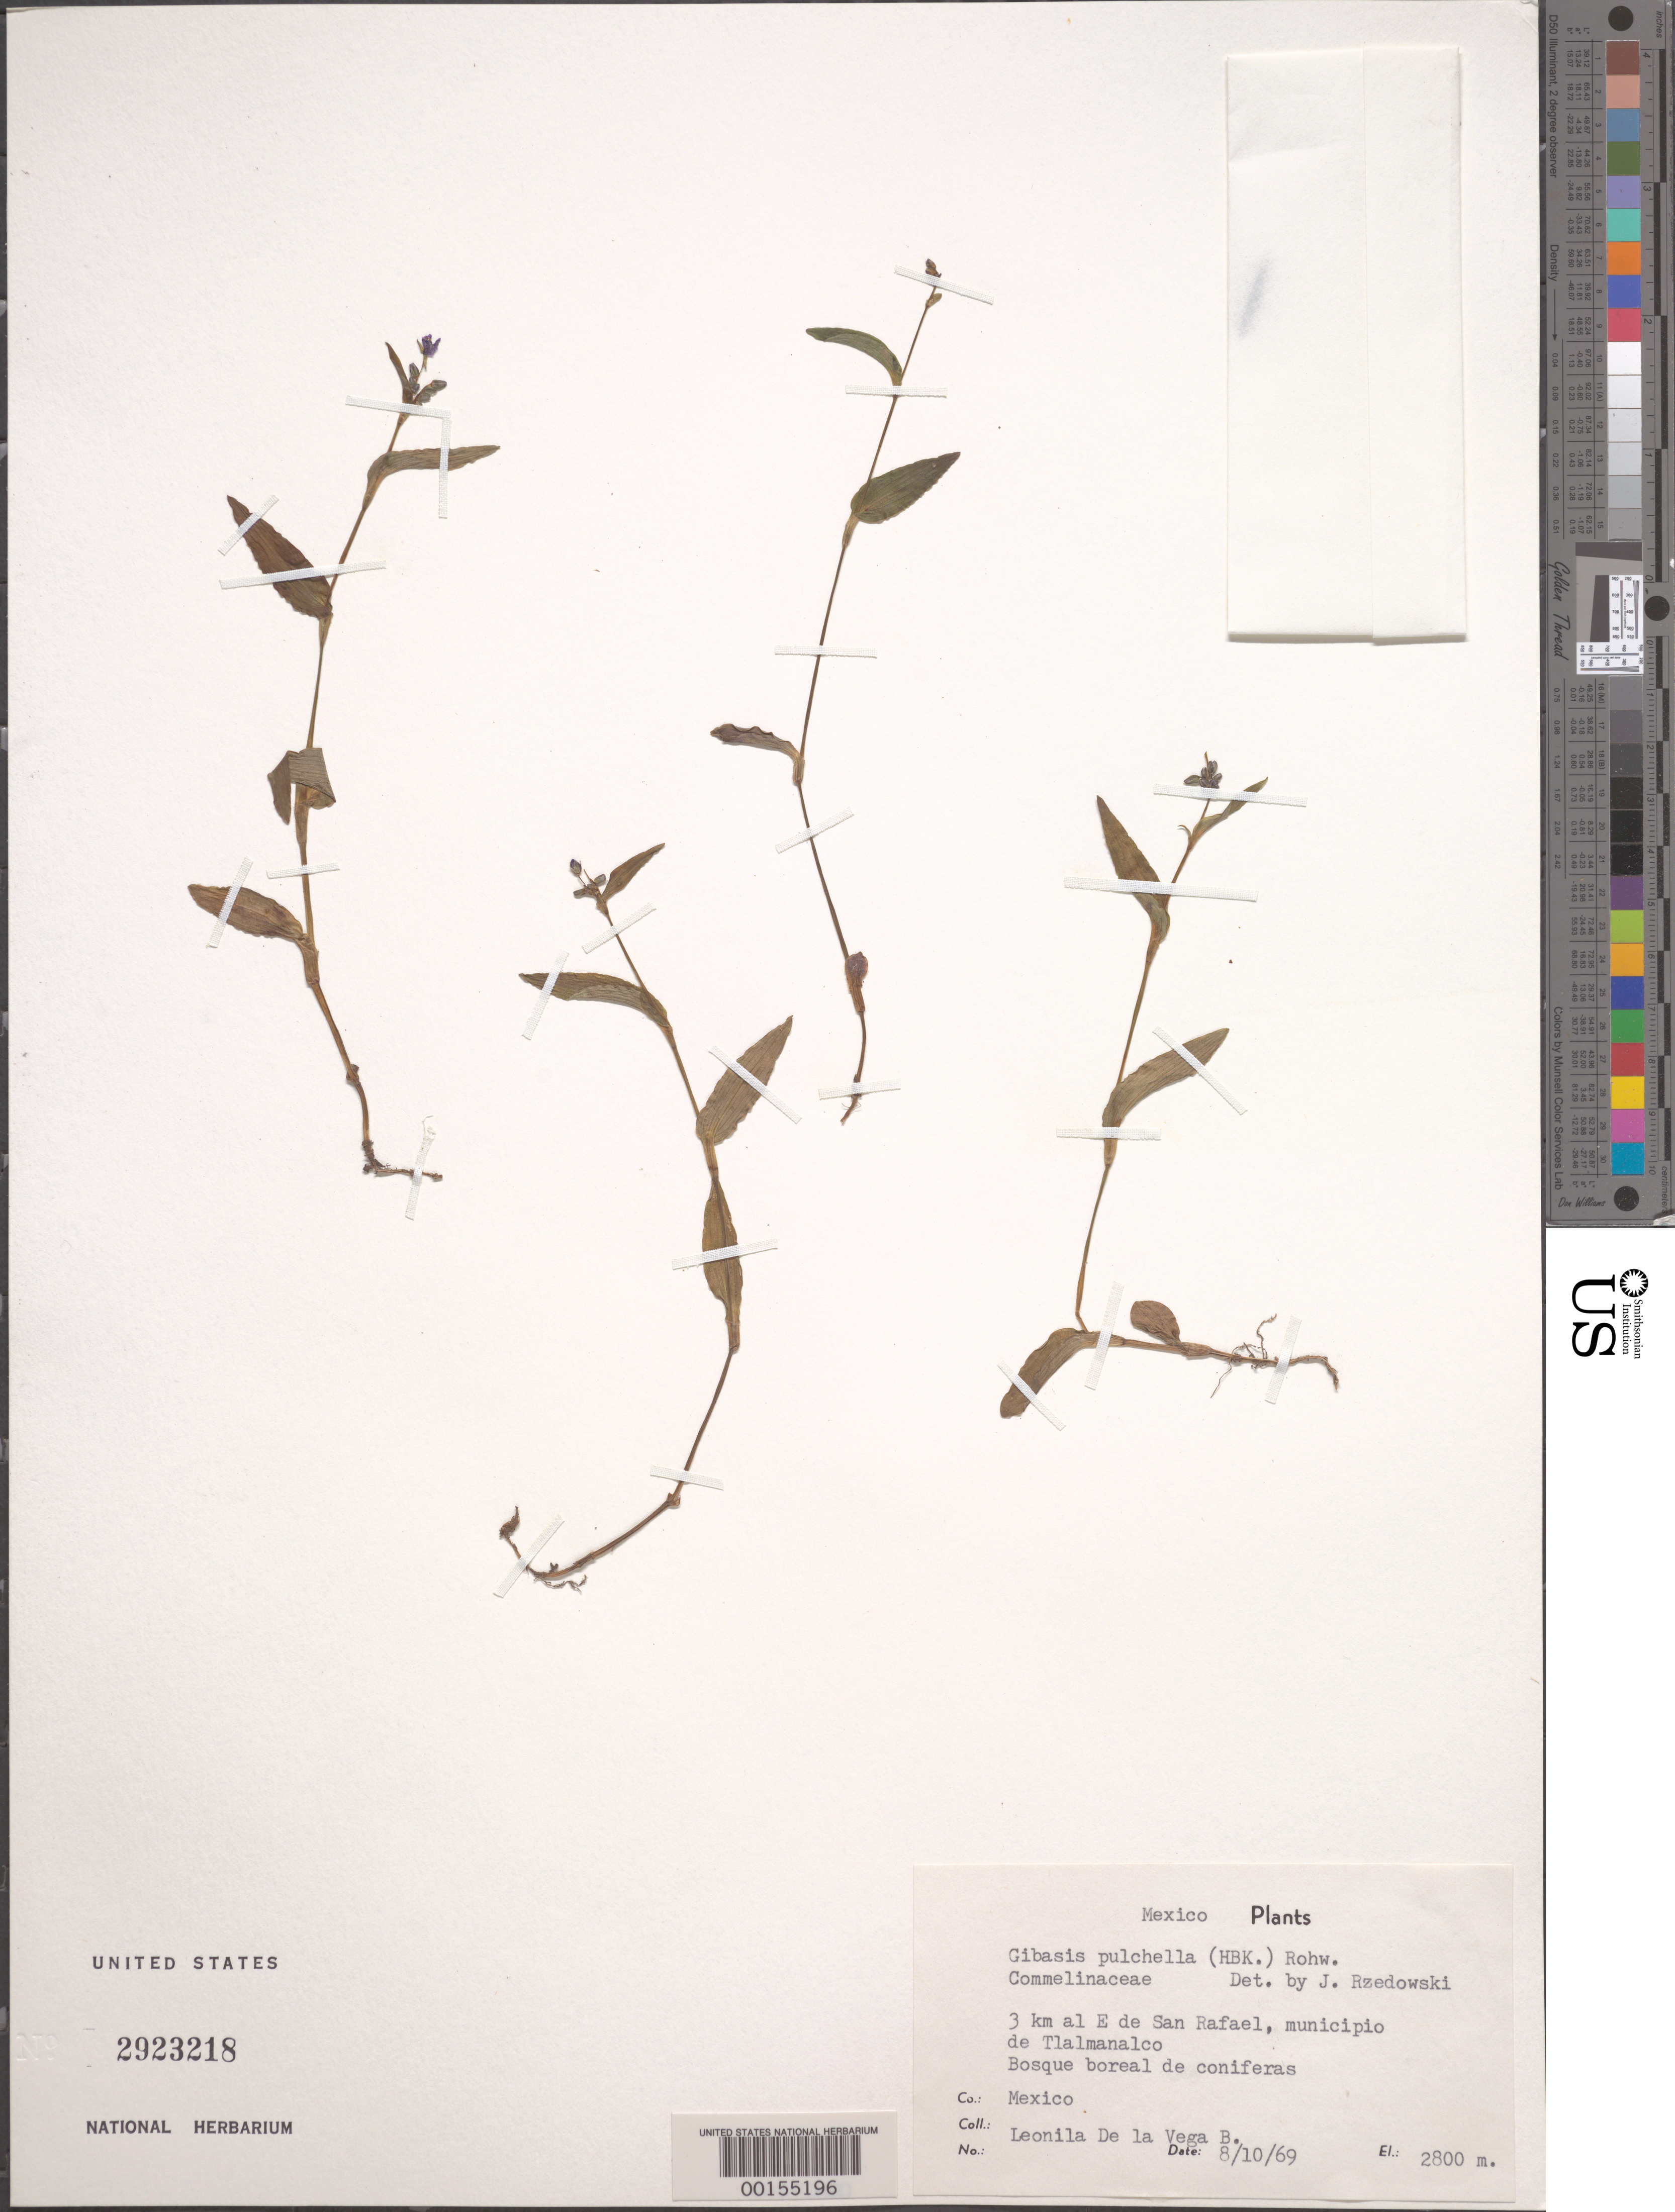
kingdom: Plantae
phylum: Tracheophyta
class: Liliopsida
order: Commelinales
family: Commelinaceae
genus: Gibasis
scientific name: Gibasis pulchella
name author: (Kunth) Raf.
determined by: Rzedowski, J.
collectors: L. De La Vega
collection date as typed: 08 Oct 1969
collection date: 1969-10-08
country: Mexico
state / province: Mexico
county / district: Tlalmanalco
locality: E of San Rafael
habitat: Forest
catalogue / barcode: US 2923218